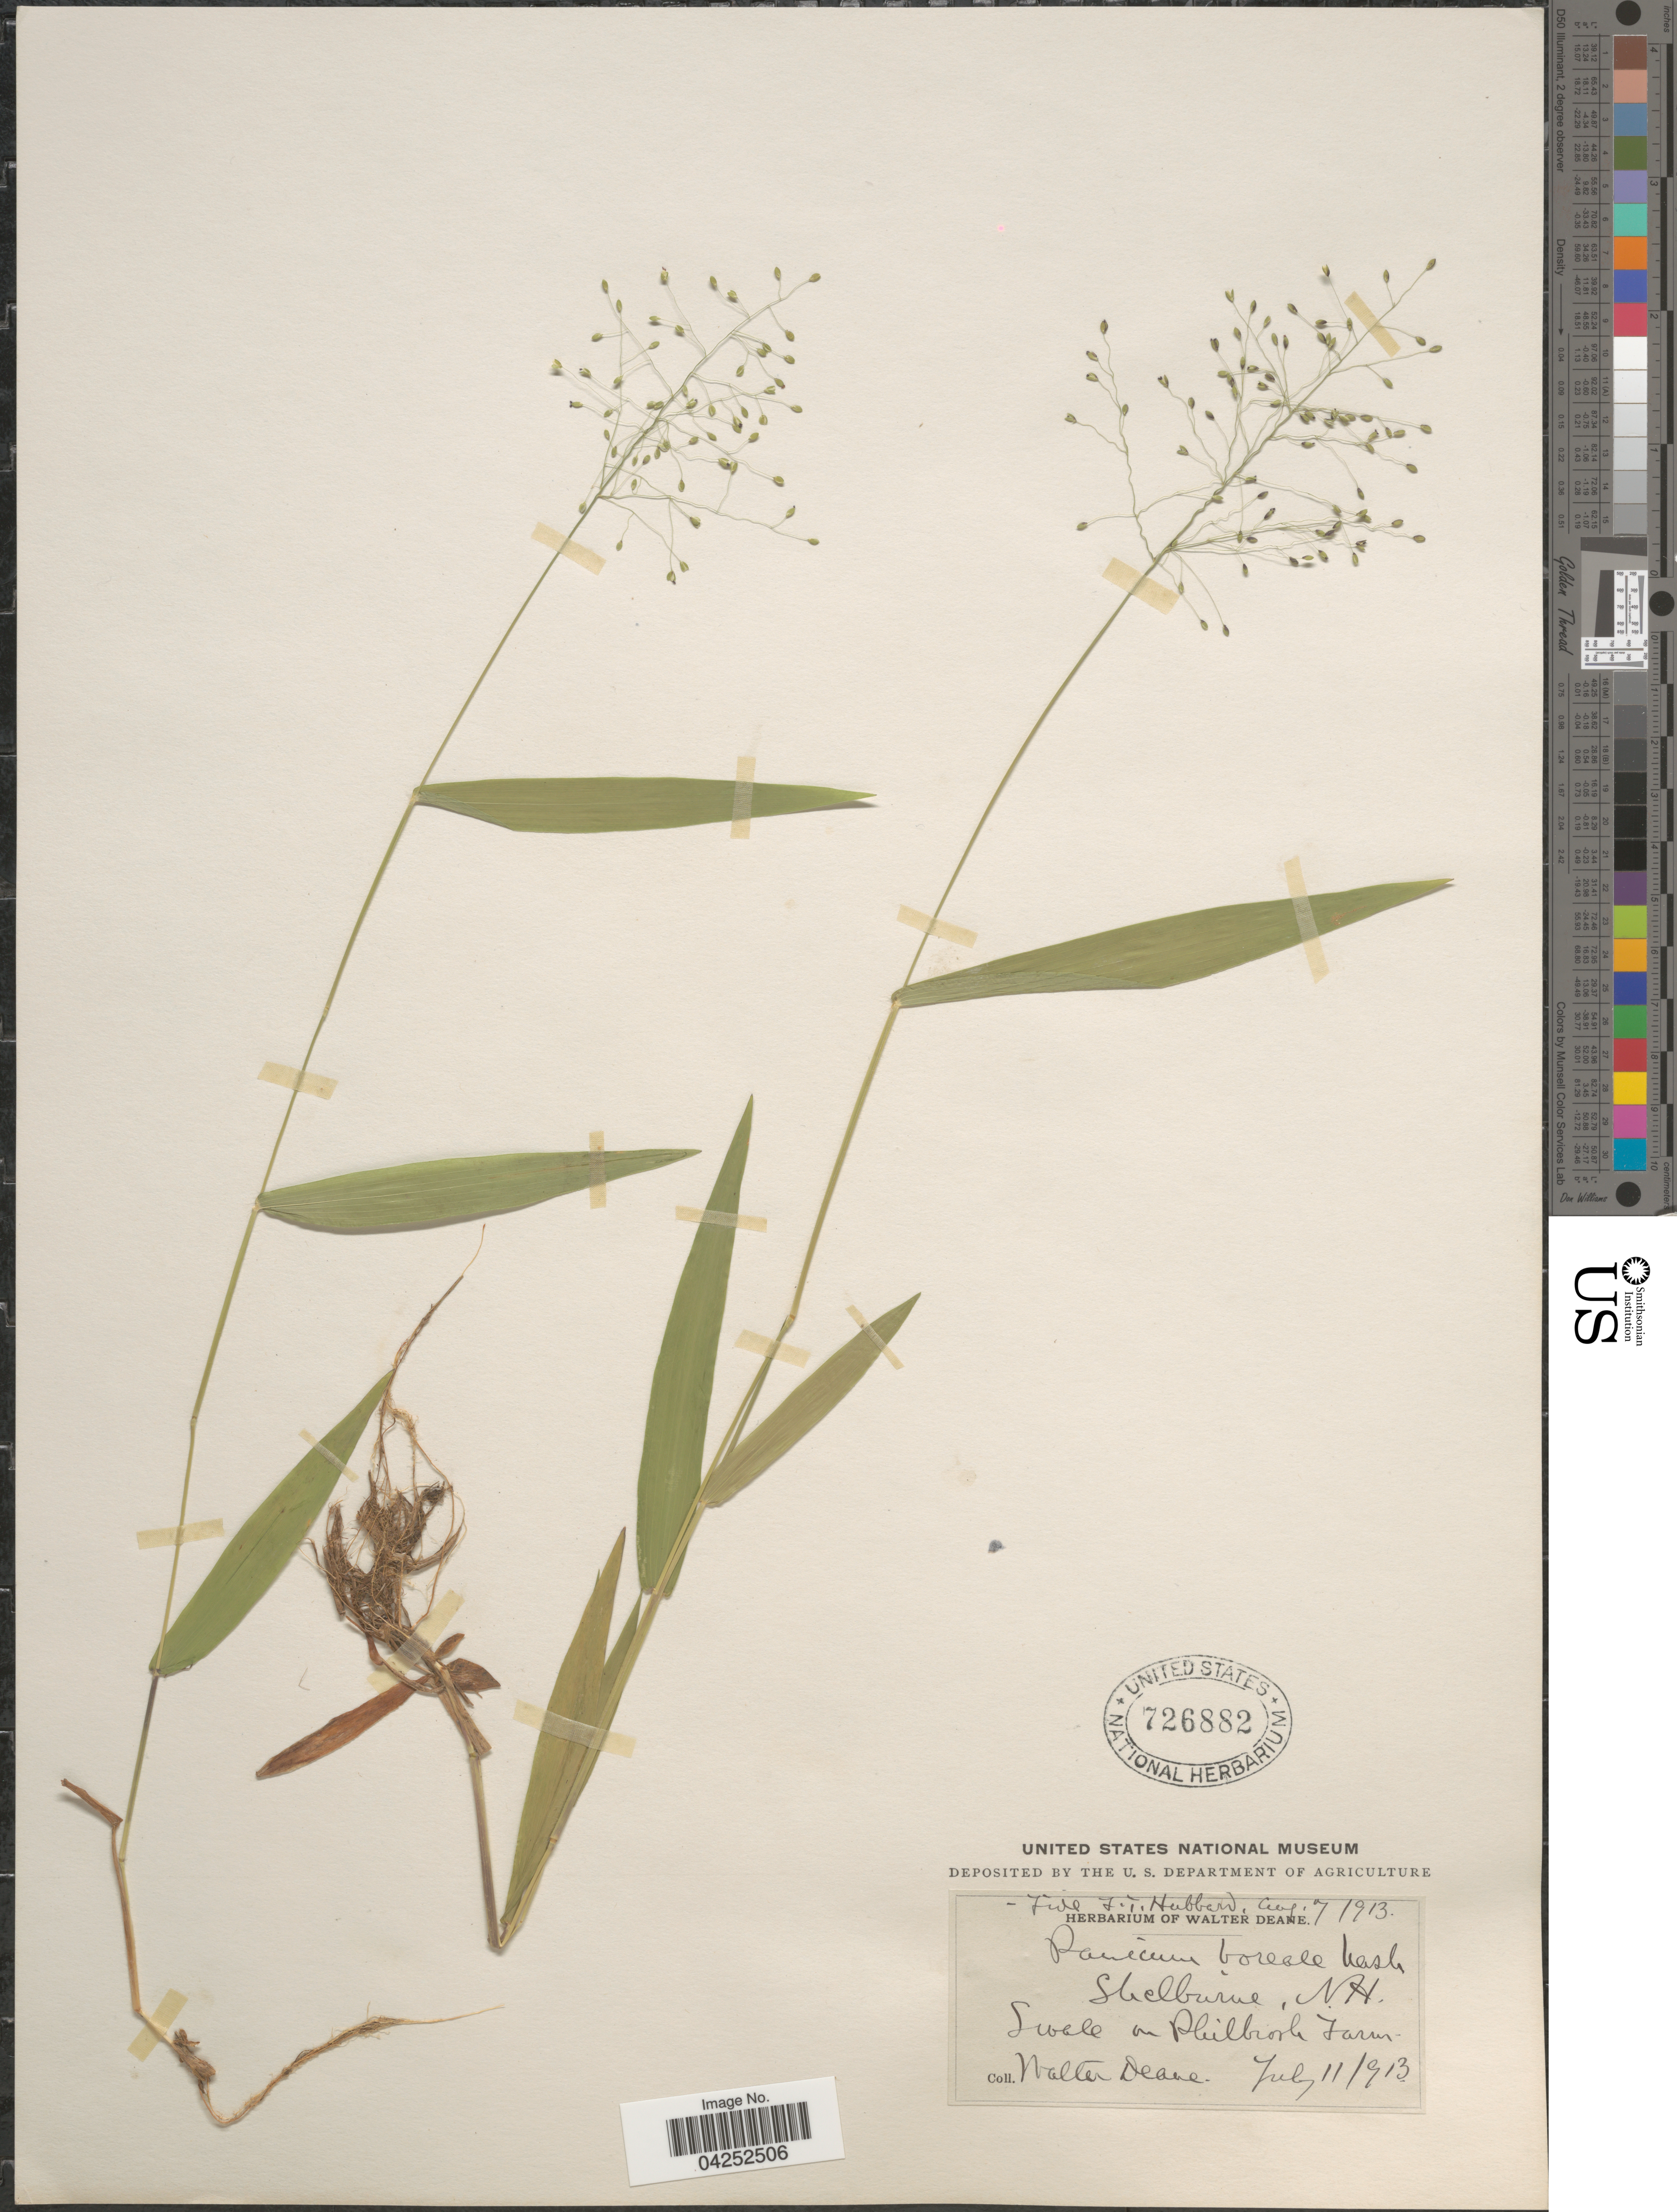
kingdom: Plantae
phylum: Tracheophyta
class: Liliopsida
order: Poales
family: Poaceae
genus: Dichanthelium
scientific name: Dichanthelium boreale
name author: (Nash) Freckmann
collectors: W. Deane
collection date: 1913-07-11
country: United States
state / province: New Hampshire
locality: Shelburne. Swale on Philbrook Farm.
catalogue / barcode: US 726882